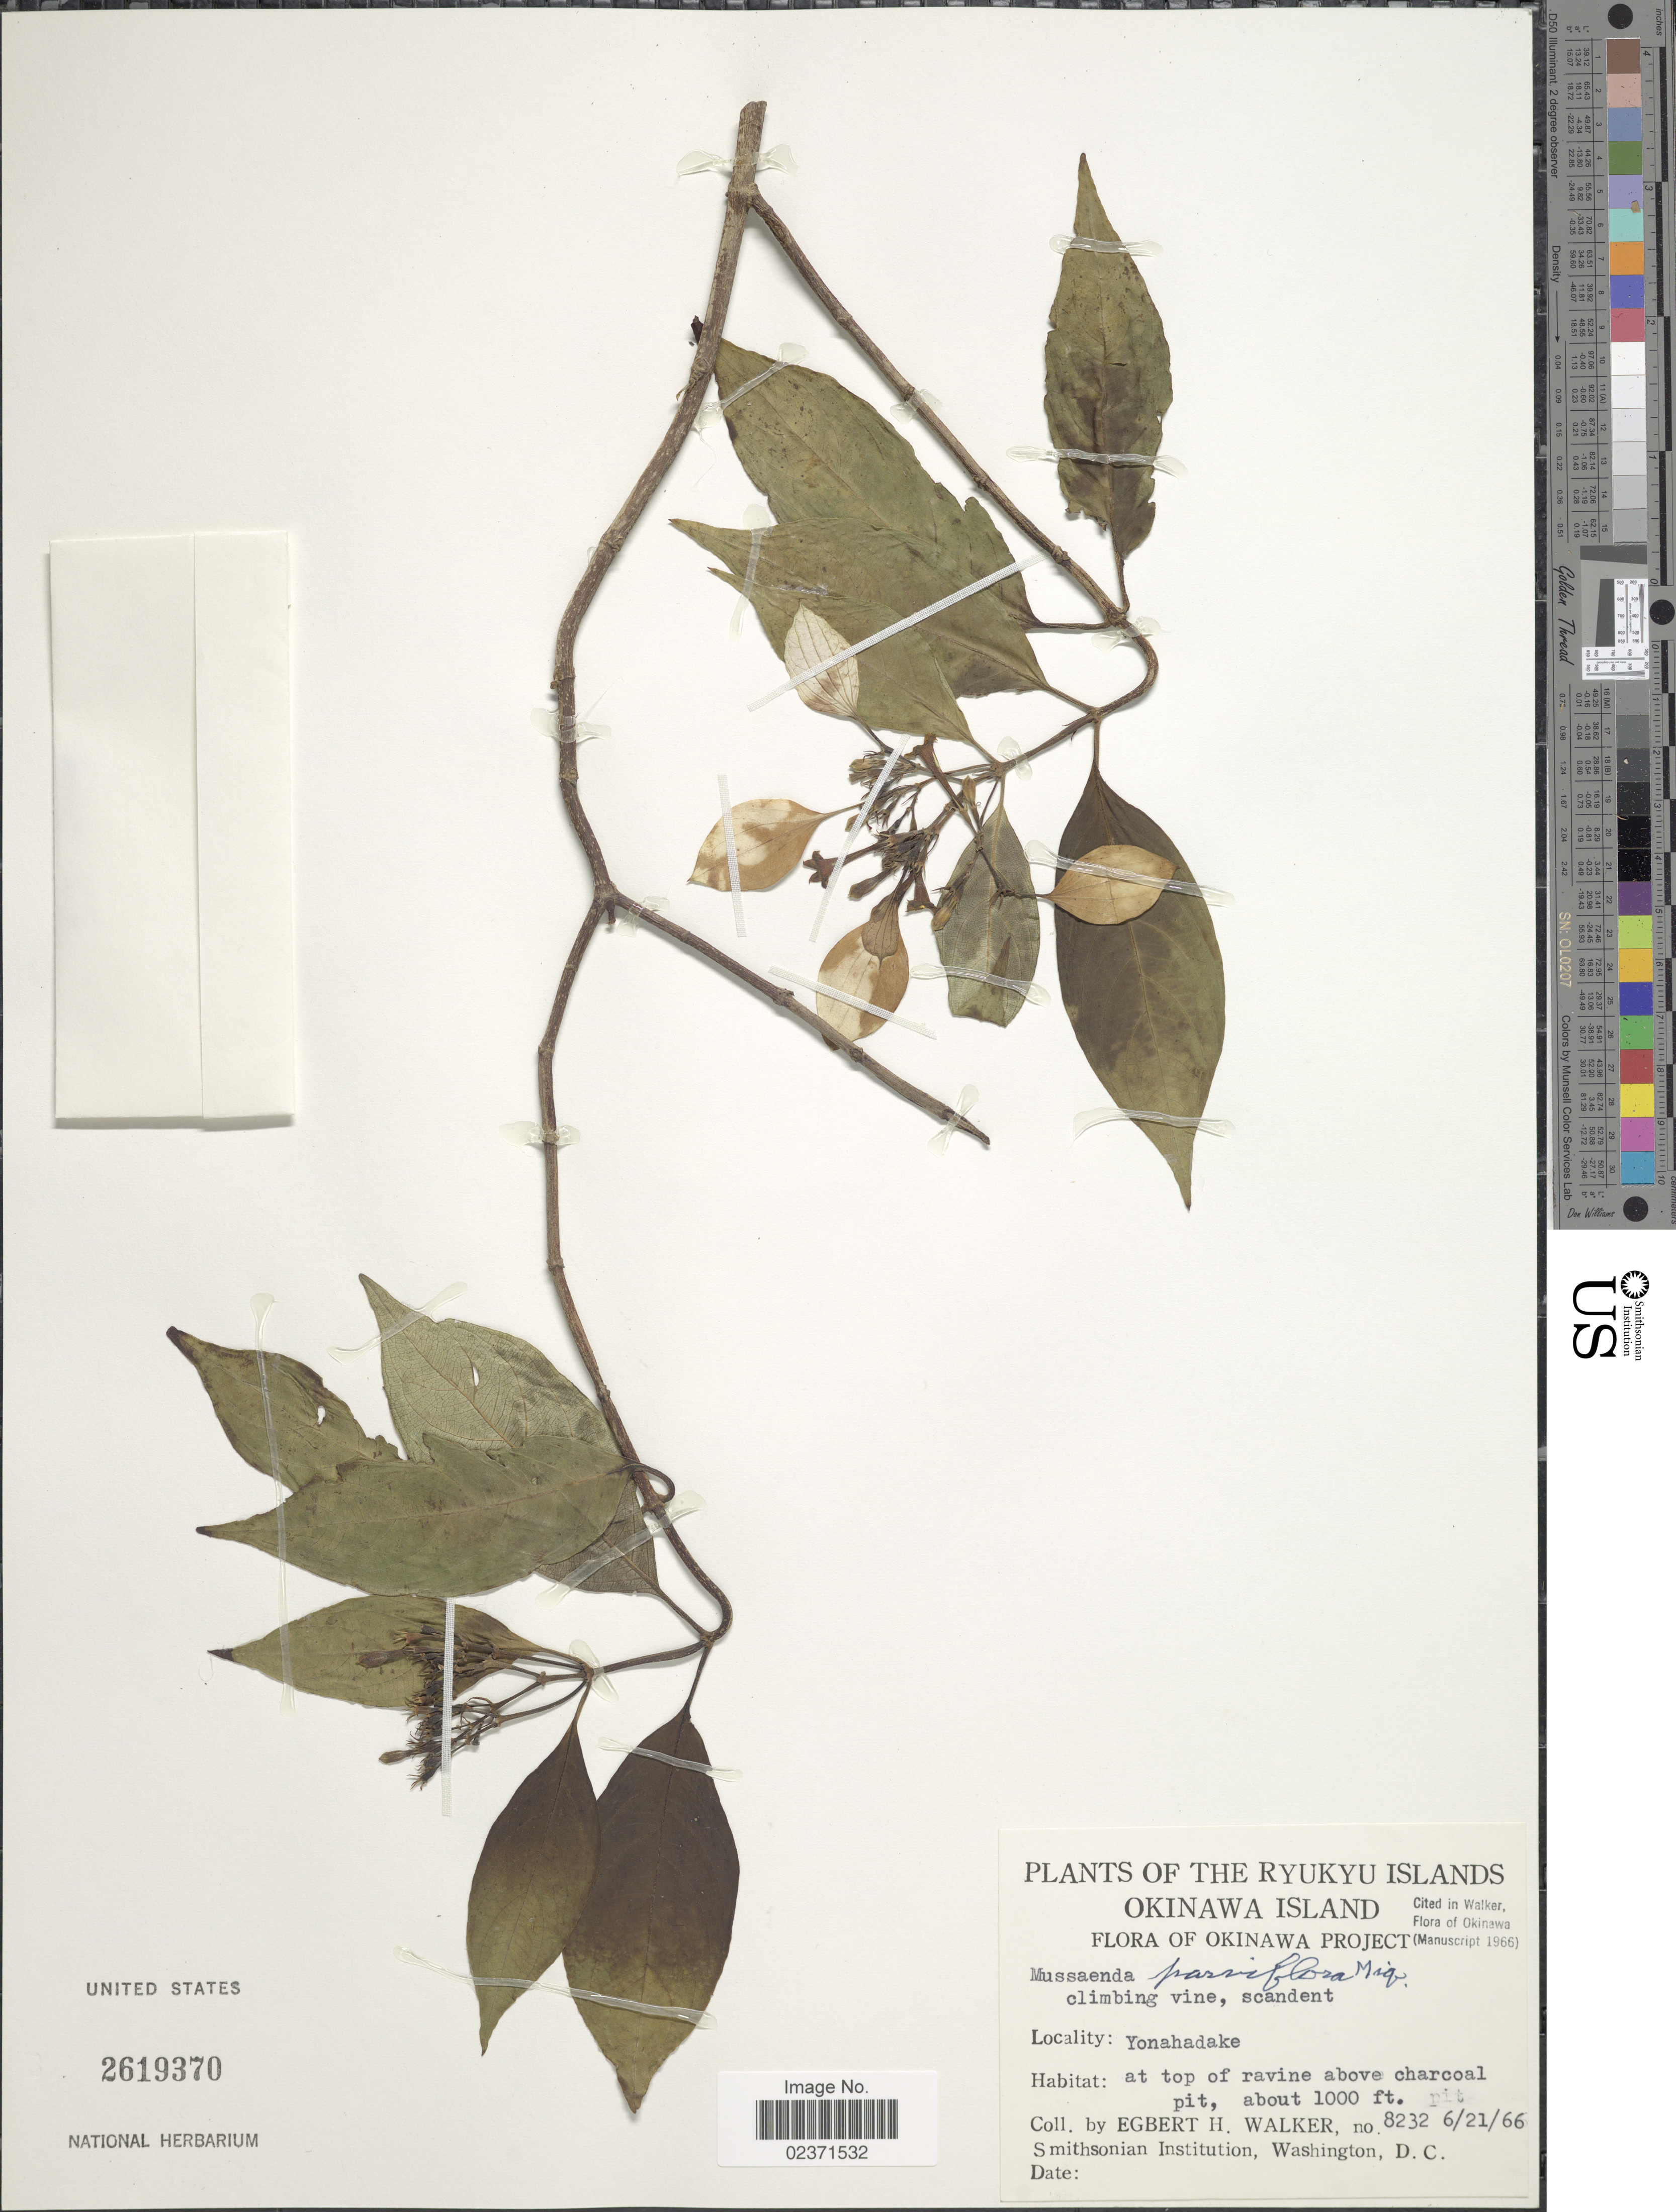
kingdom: Plantae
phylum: Tracheophyta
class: Magnoliopsida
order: Gentianales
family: Rubiaceae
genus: Mussaenda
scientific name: Mussaenda parviflora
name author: Miq.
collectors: E. H. Walker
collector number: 8232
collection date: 1966-06-21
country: Japan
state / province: Okinawa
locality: Ryukyu Islands. Yonahadake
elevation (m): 305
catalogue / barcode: US 2619370